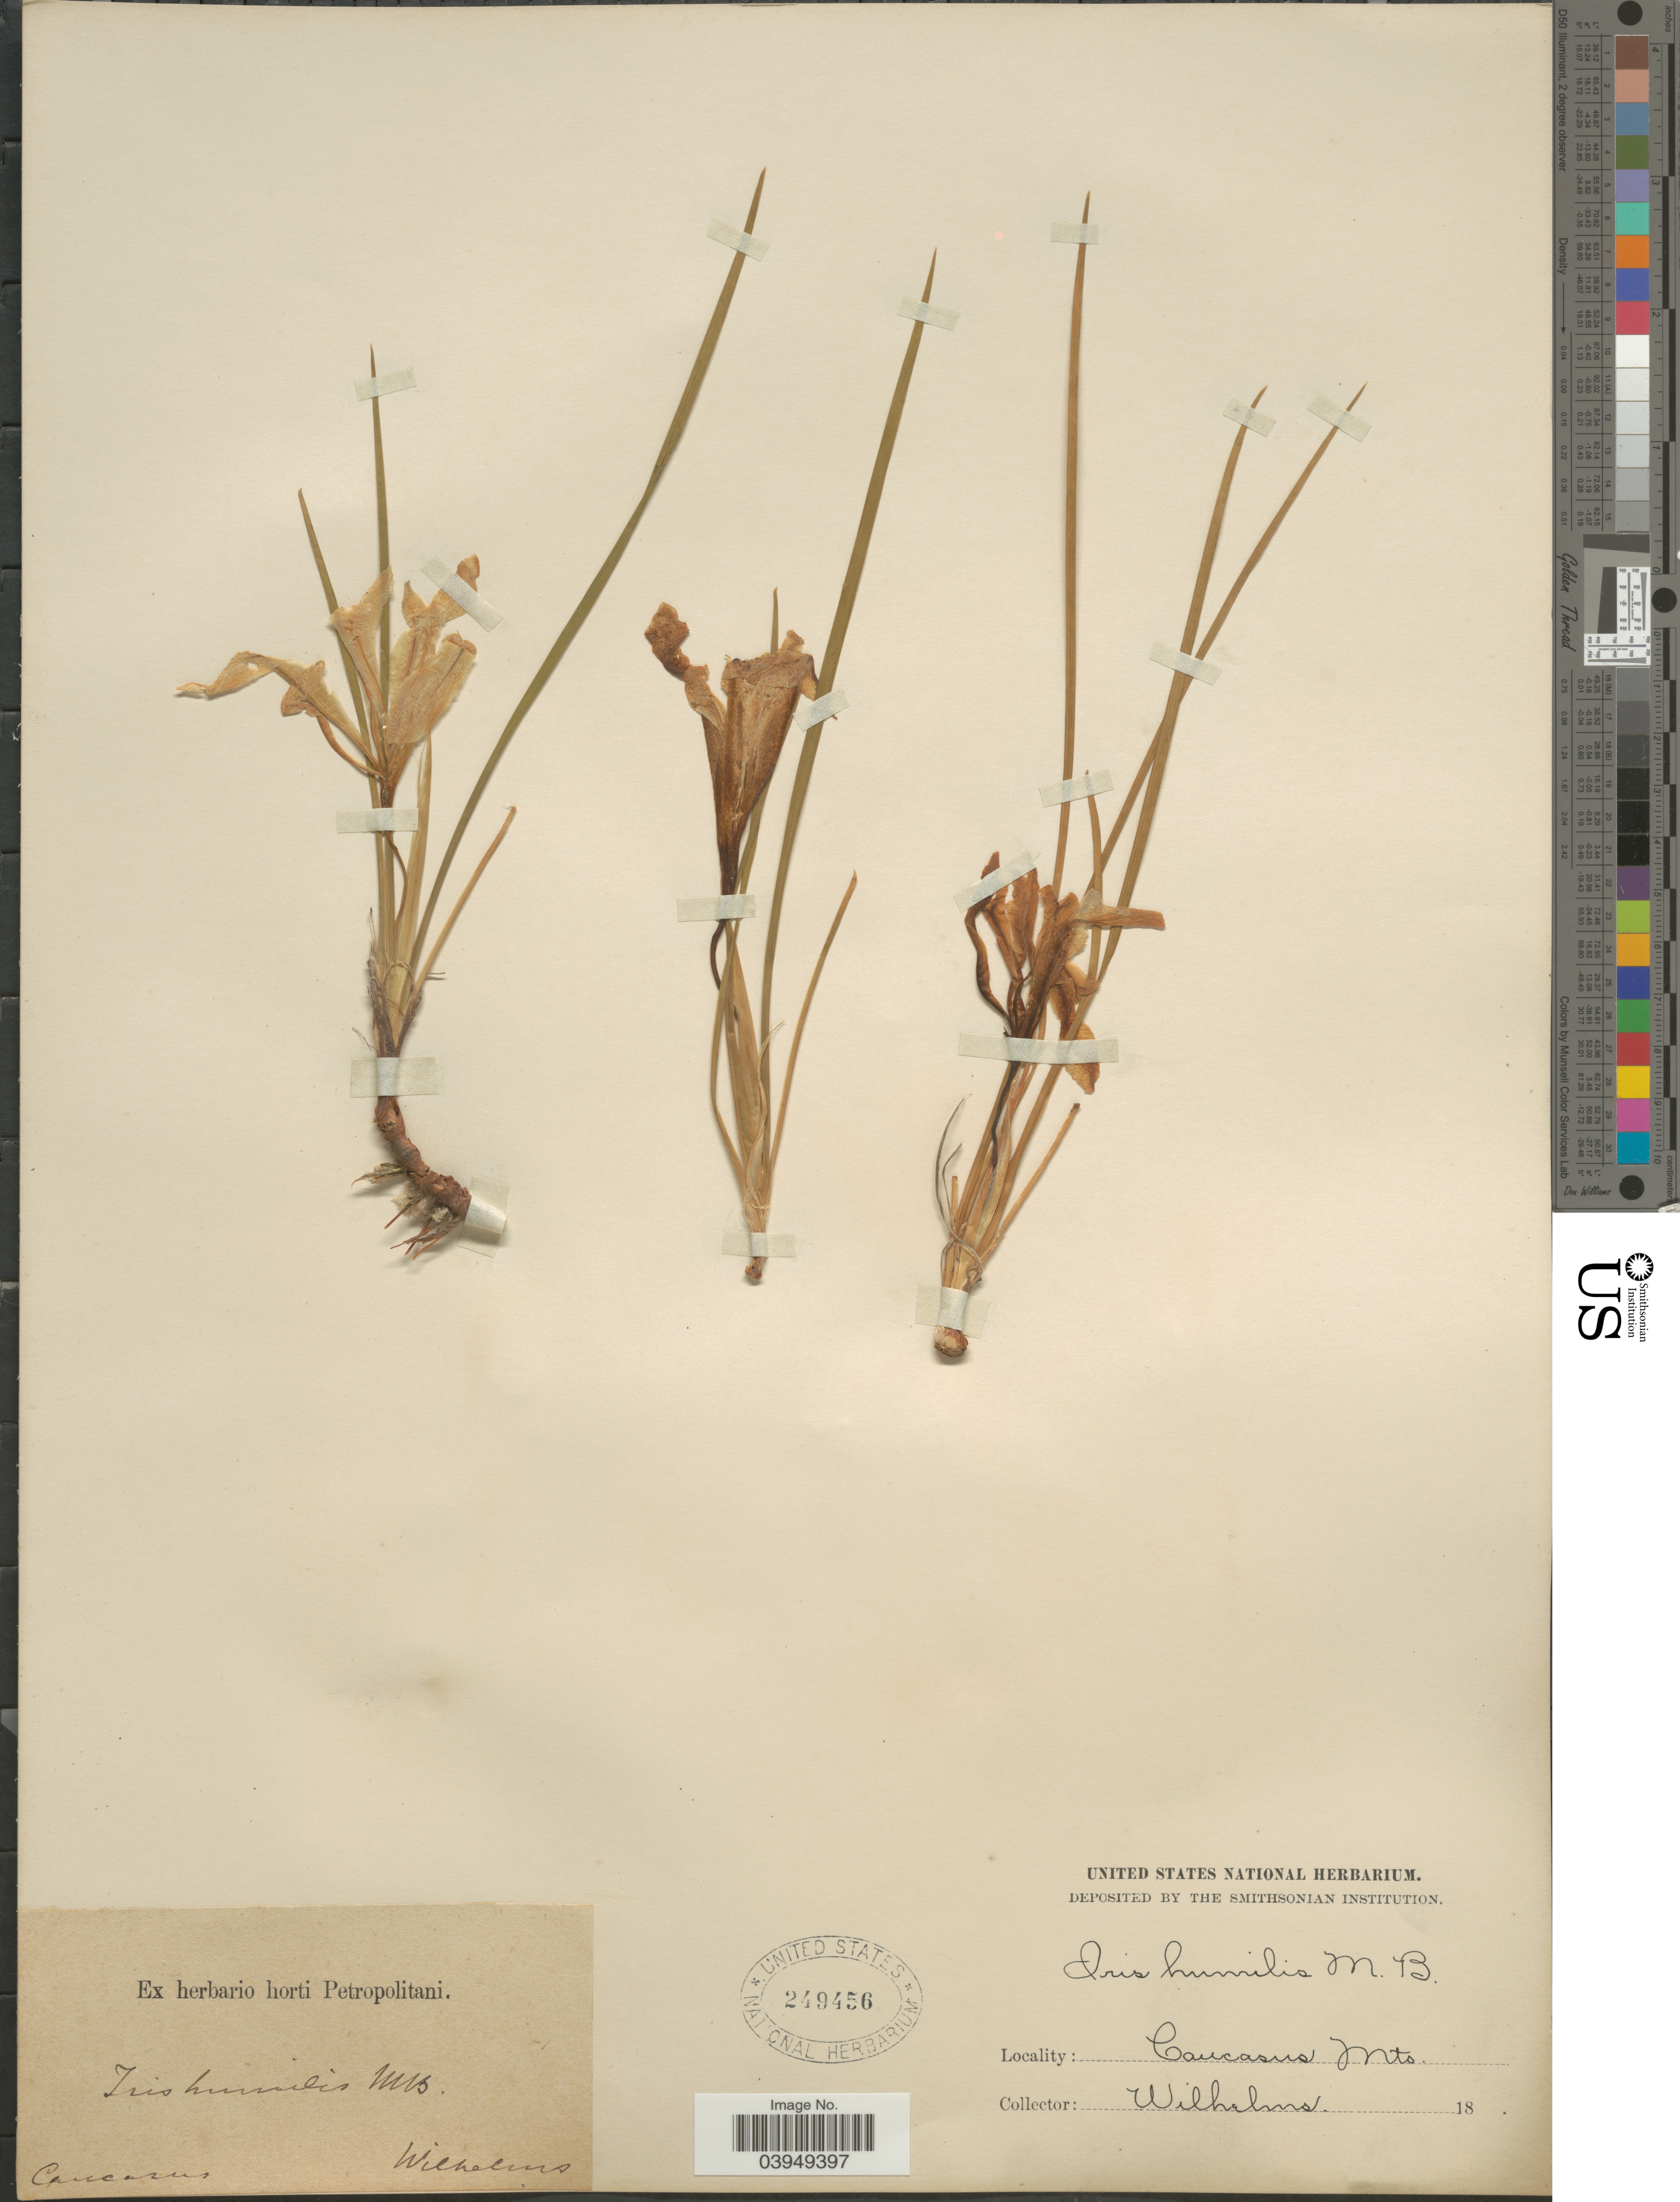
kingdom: Plantae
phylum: Tracheophyta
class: Liliopsida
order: Asparagales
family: Iridaceae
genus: Iris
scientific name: Iris humilis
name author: M. Bieb.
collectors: C. Wilhelms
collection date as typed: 18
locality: Caucasus. Caucasus Mts.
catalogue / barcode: US 249456